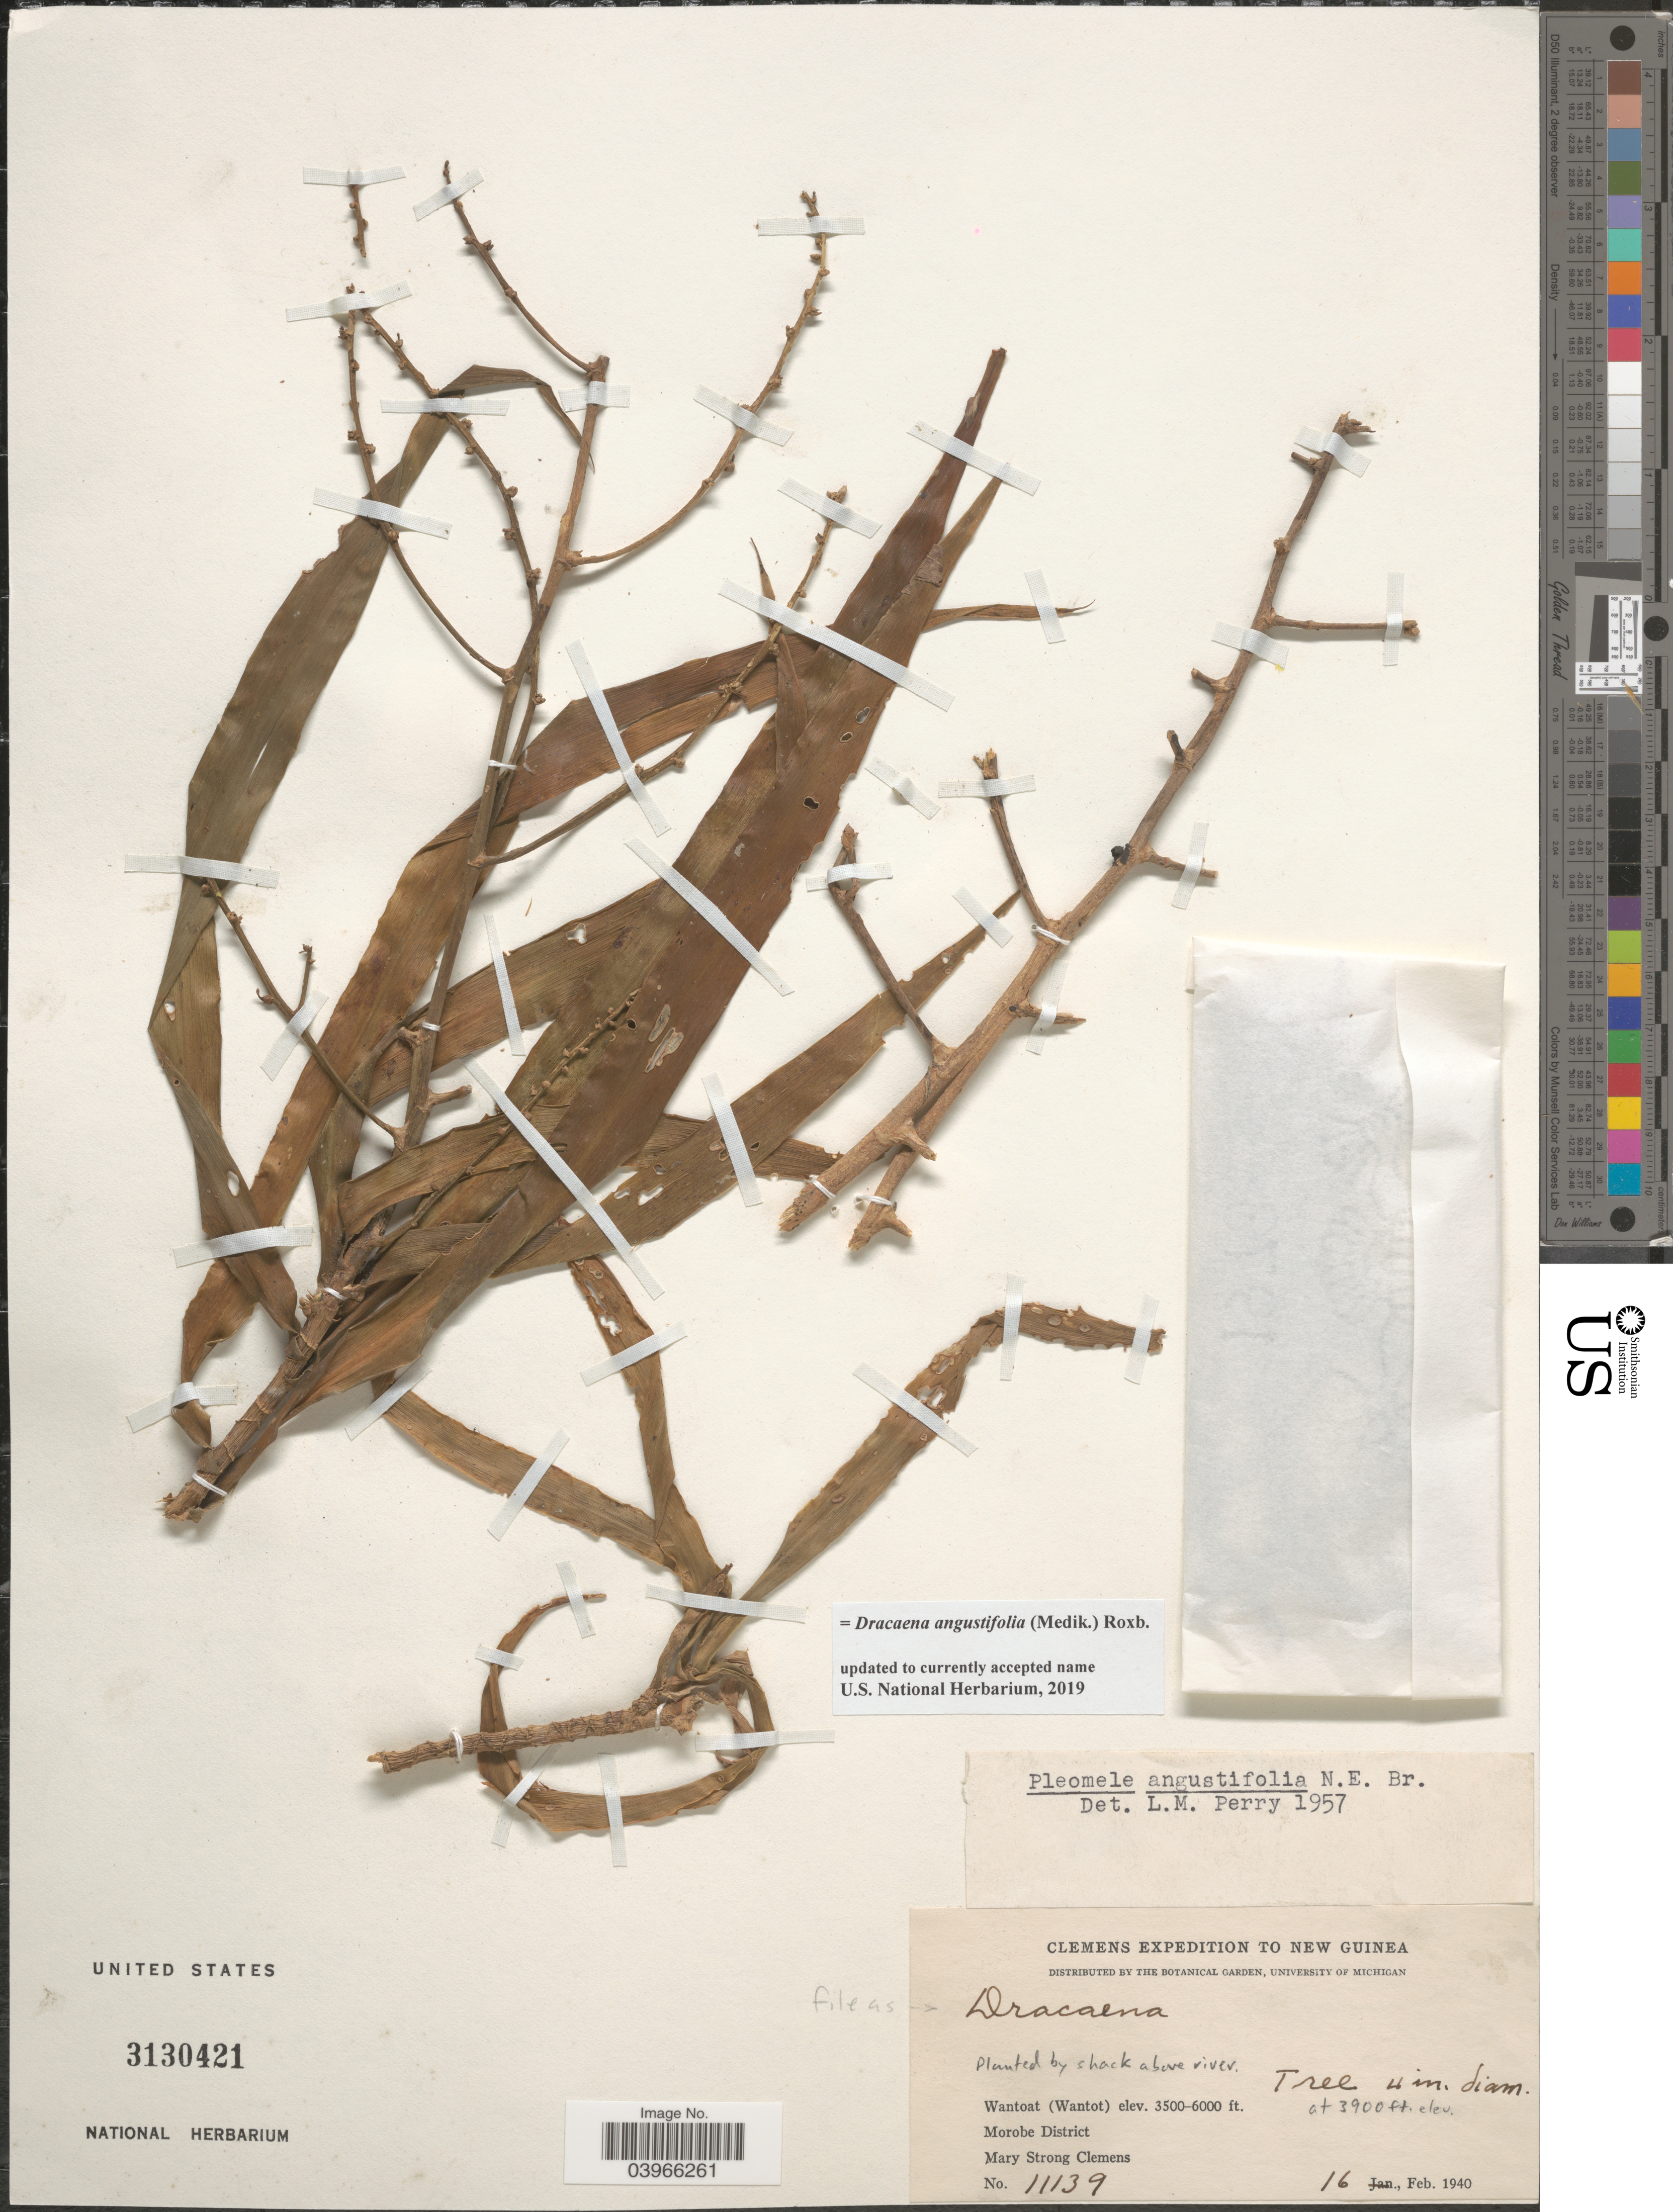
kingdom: Plantae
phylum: Tracheophyta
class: Liliopsida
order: Asparagales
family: Asparagaceae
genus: Dracaena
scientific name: Dracaena angustifolia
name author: (Medik.) Roxb.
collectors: M. S. Clemens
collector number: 11139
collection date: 1940-02-16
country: Papua New Guinea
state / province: Morobe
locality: To New Guinea. By shack above river. Wantoat (Wantot). Morobe District.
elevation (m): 1189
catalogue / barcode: US 3130421